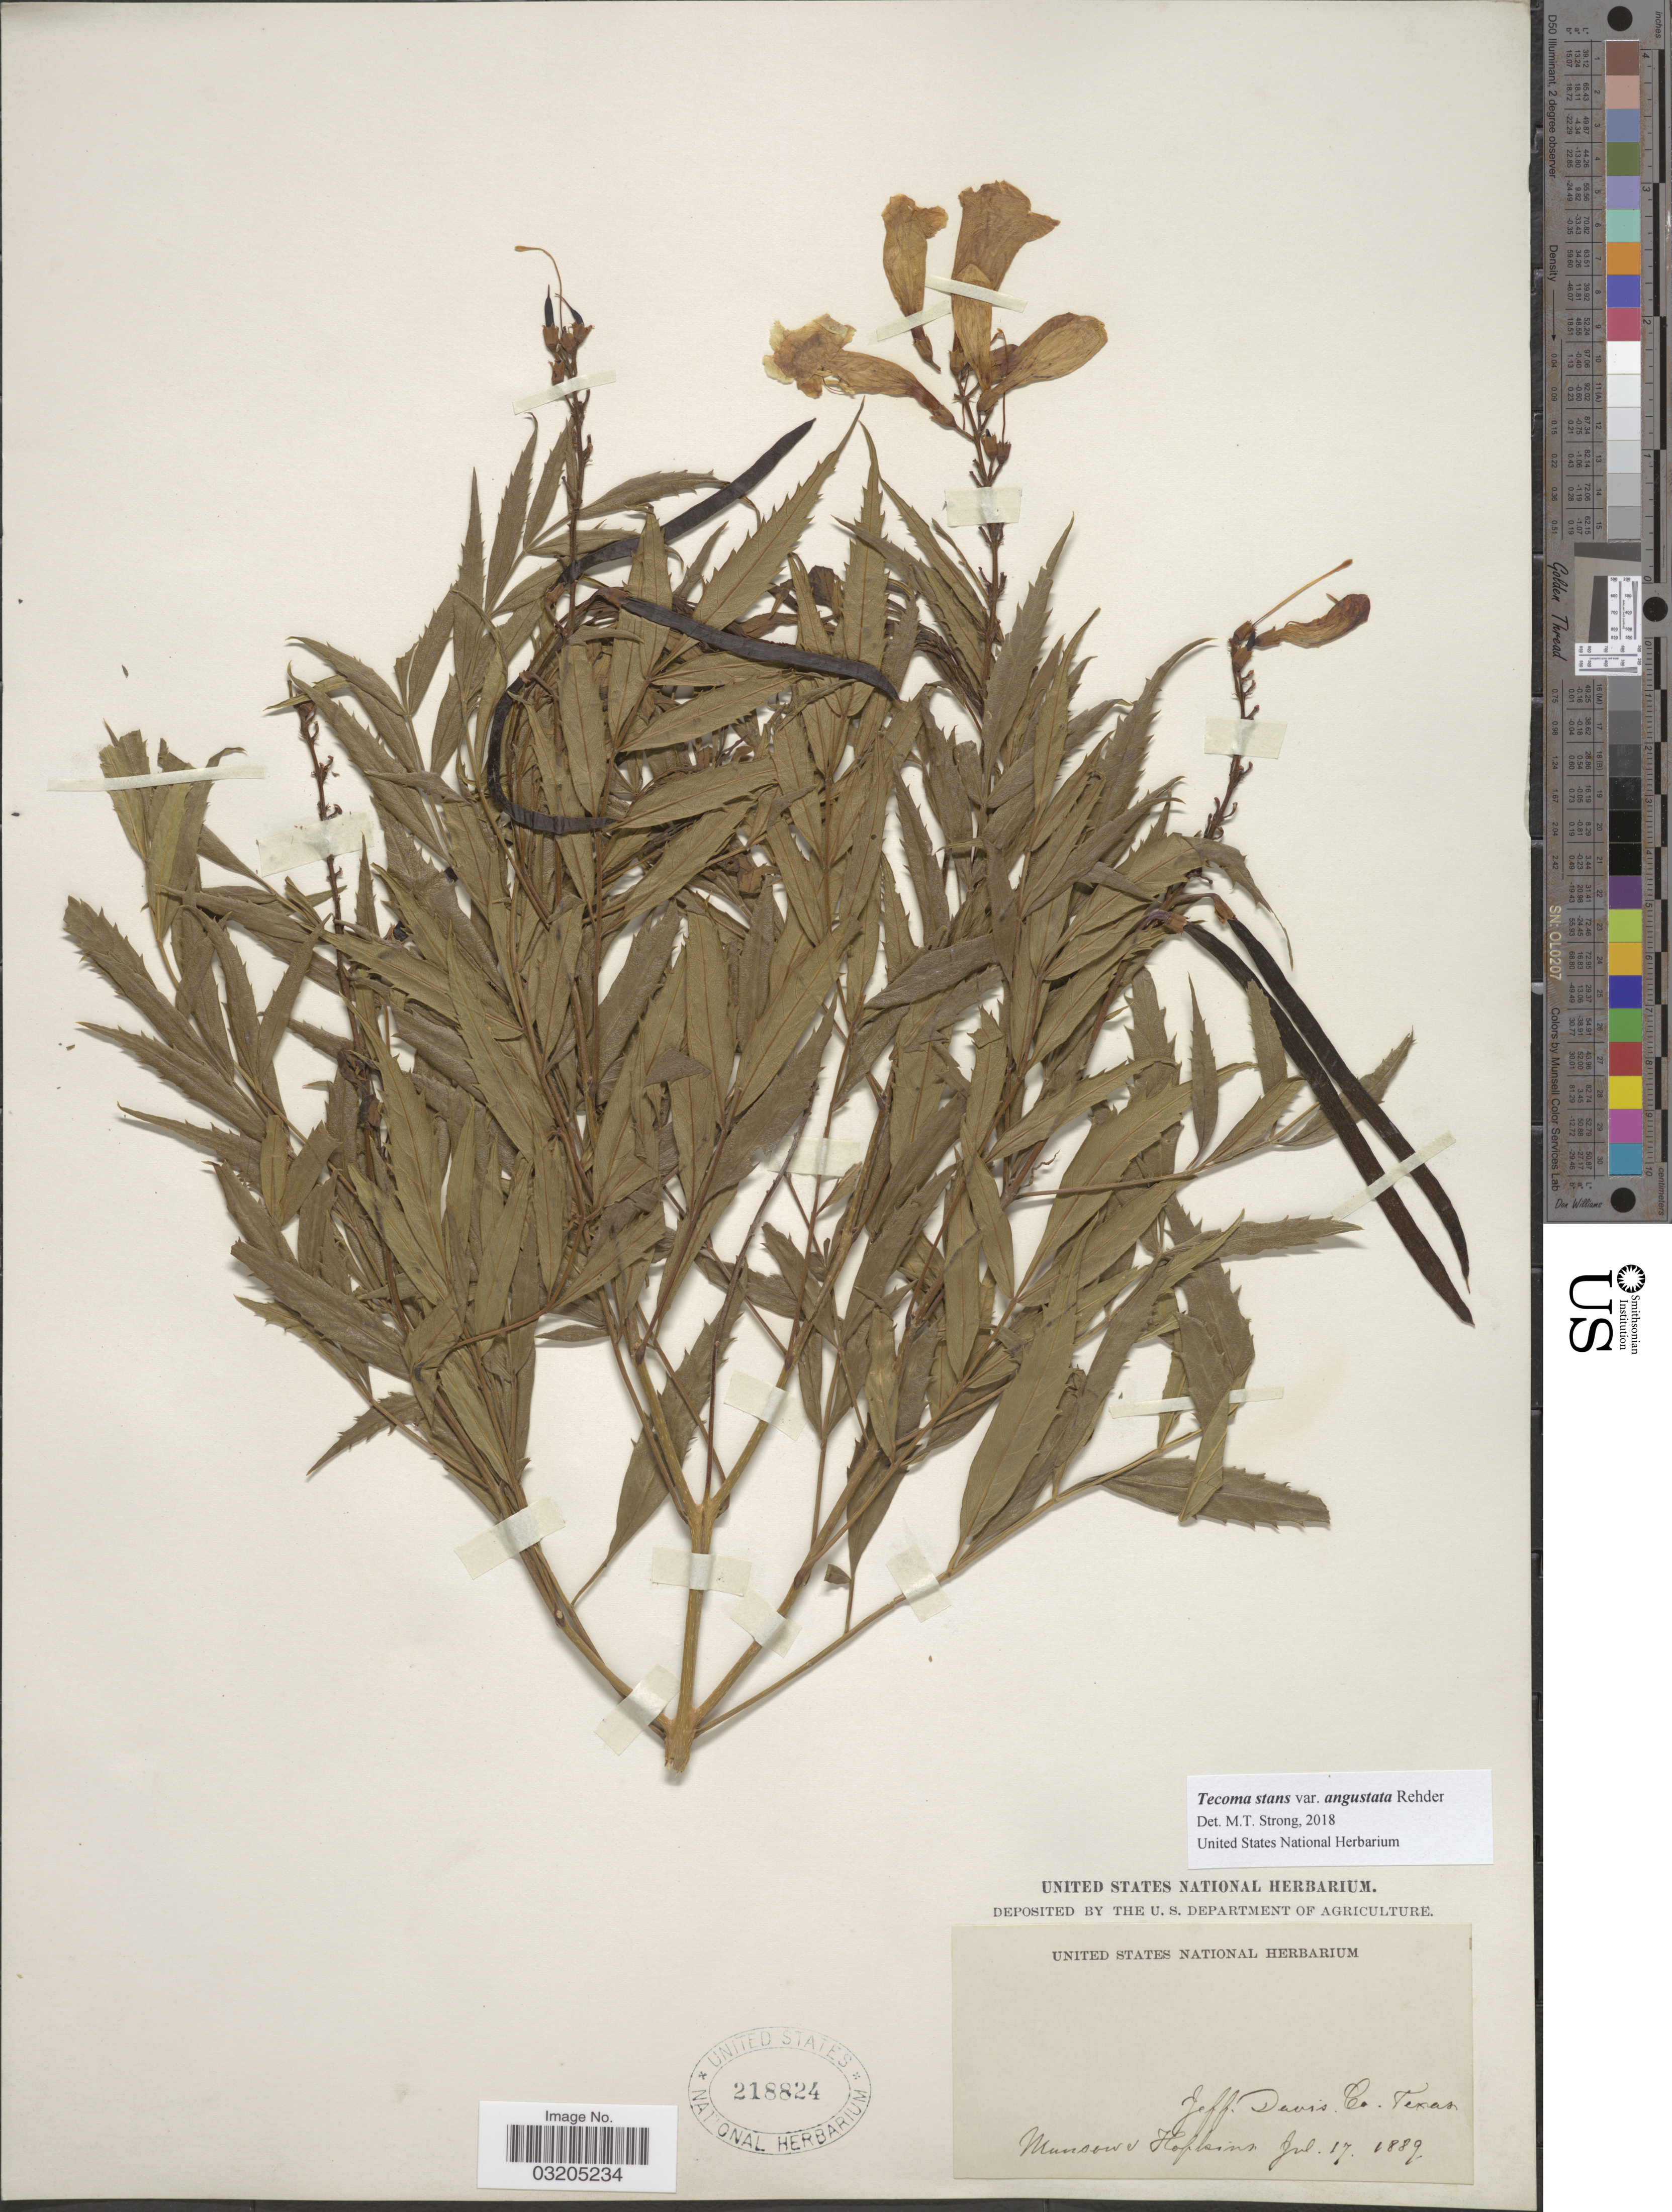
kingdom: Plantae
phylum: Tracheophyta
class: Magnoliopsida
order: Lamiales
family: Bignoniaceae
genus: Tecoma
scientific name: Tecoma stans var. angustata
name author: Rehder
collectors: -. Munson & -- Hopkins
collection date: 1889-07-17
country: United States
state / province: Texas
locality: Jeff Davis Co.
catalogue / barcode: US 218824